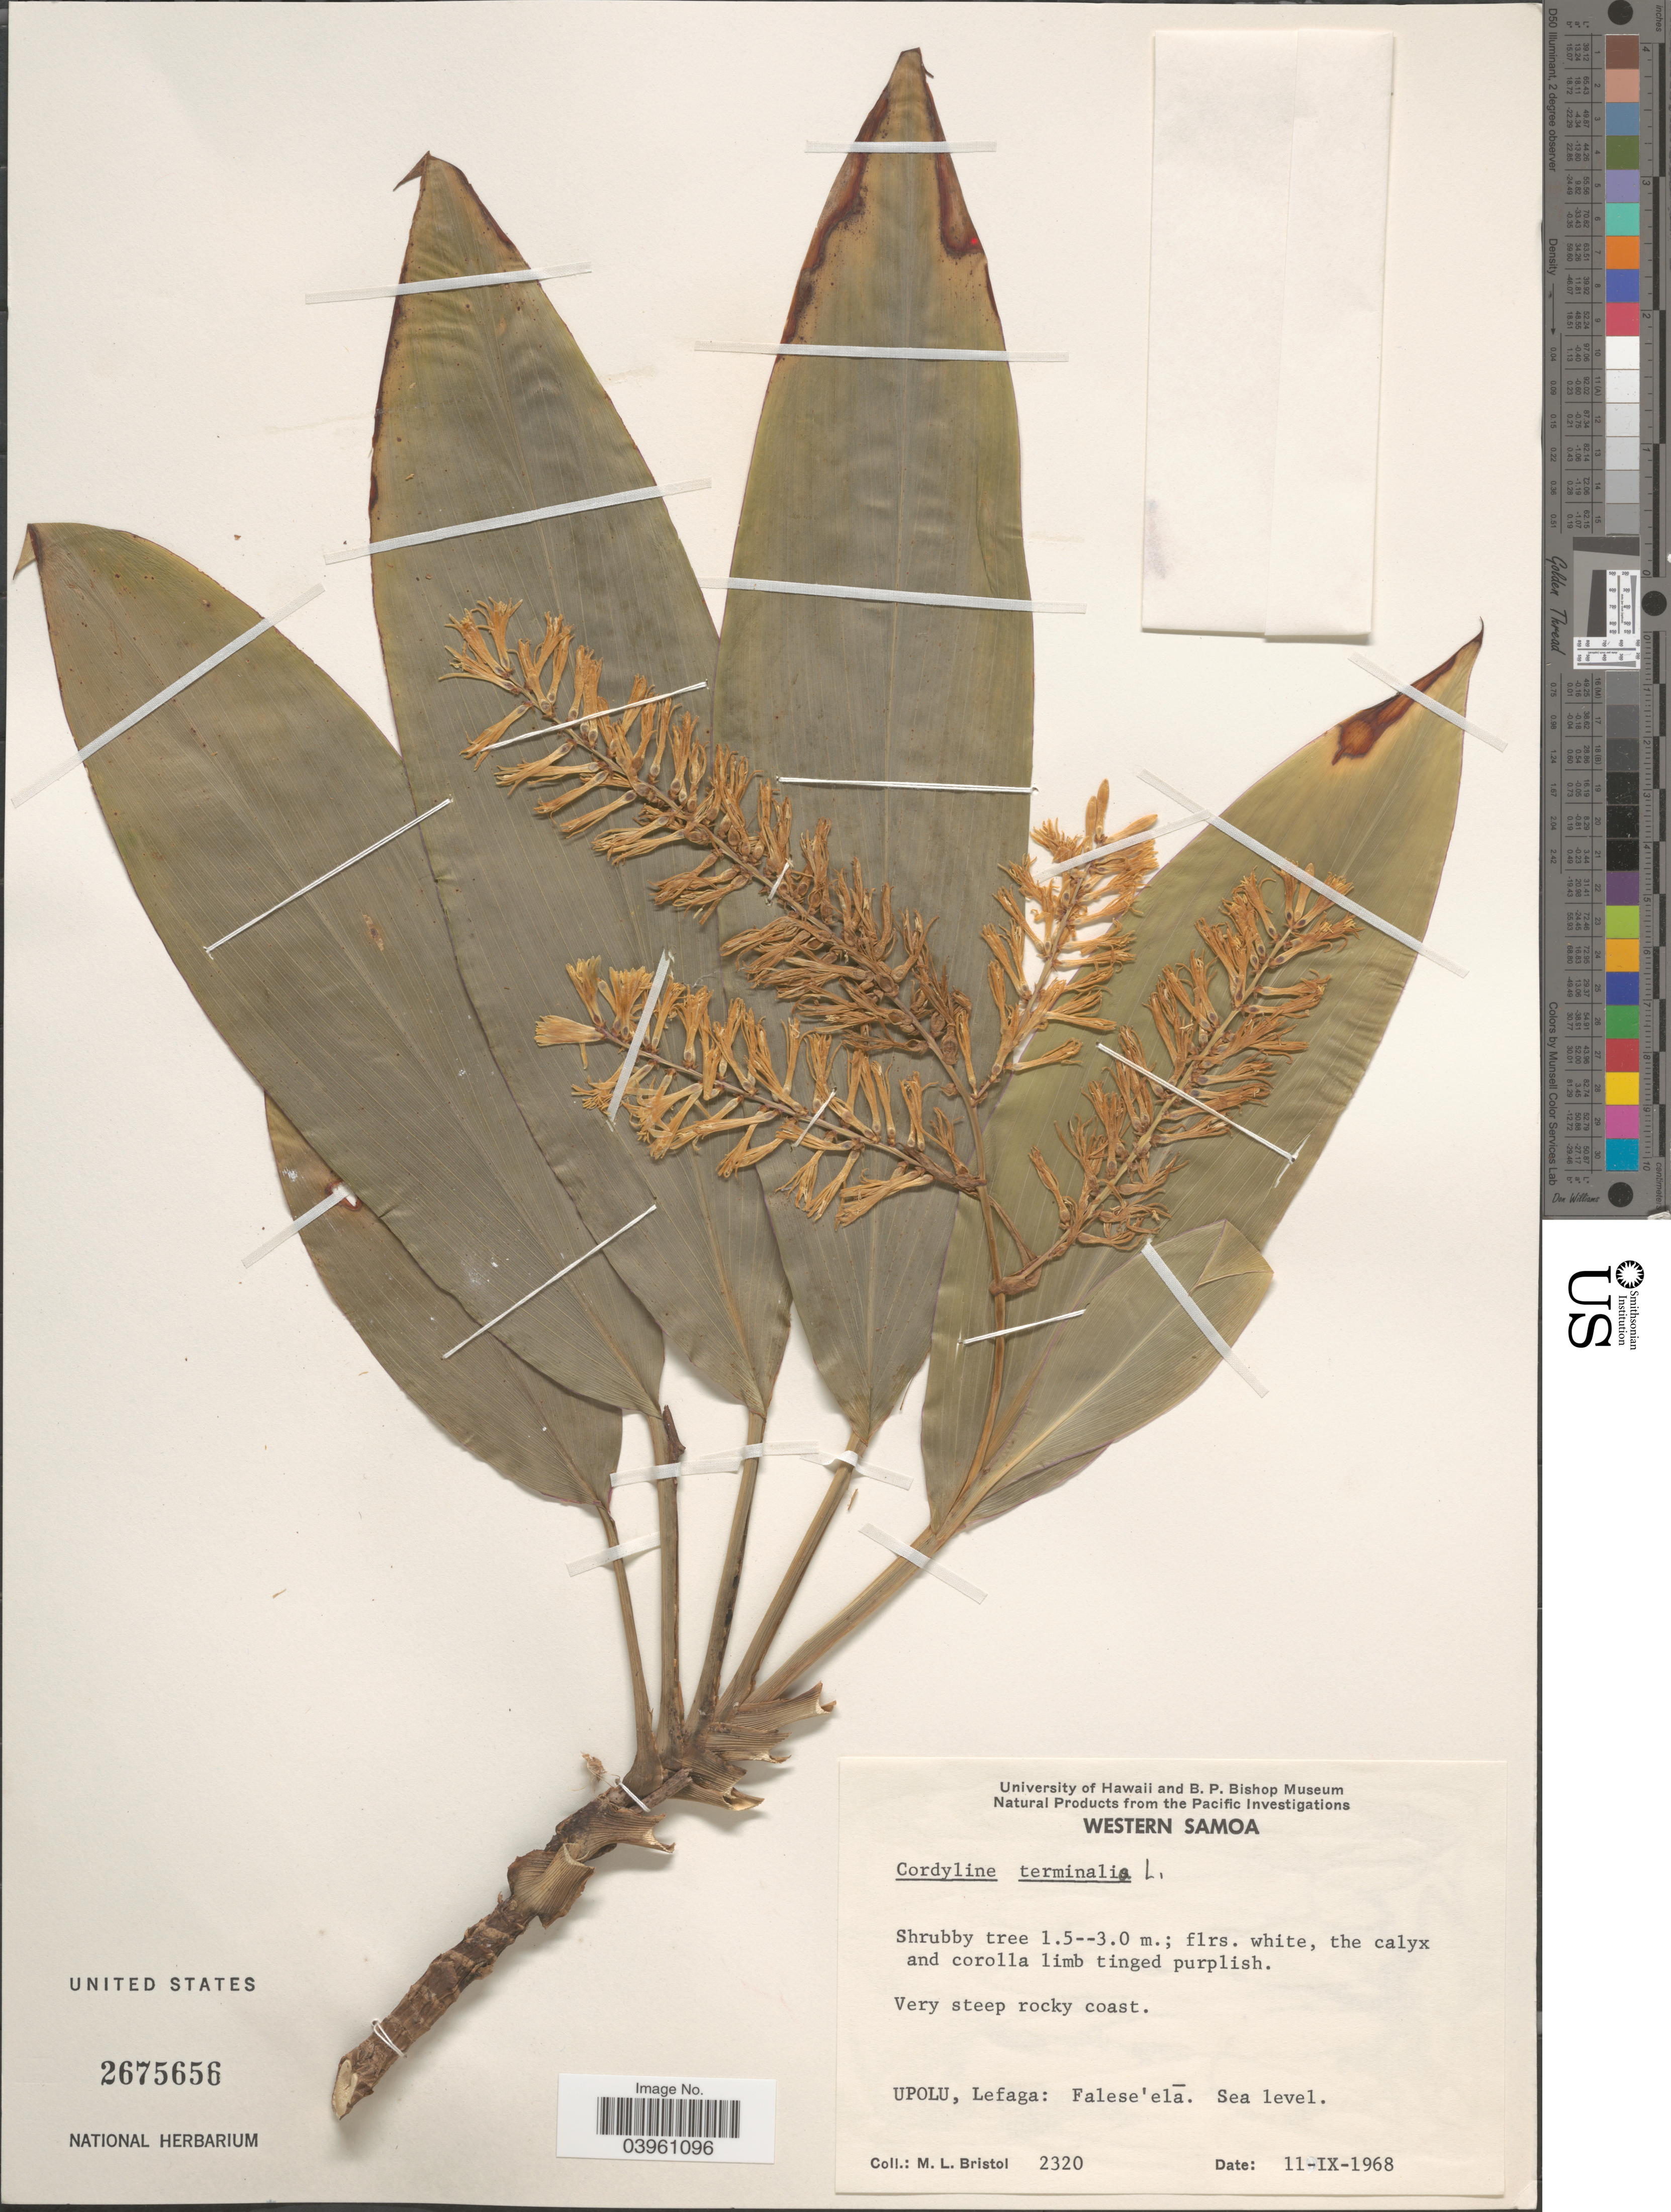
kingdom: Plantae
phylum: Tracheophyta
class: Liliopsida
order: Asparagales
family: Asparagaceae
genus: Cordyline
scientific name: Cordyline terminalis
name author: (L.) Kunth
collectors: M. L. Bristol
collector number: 2320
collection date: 1968-09-11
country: Samoa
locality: Upolu, Lefaga: Falese'ela.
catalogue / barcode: US 2675656